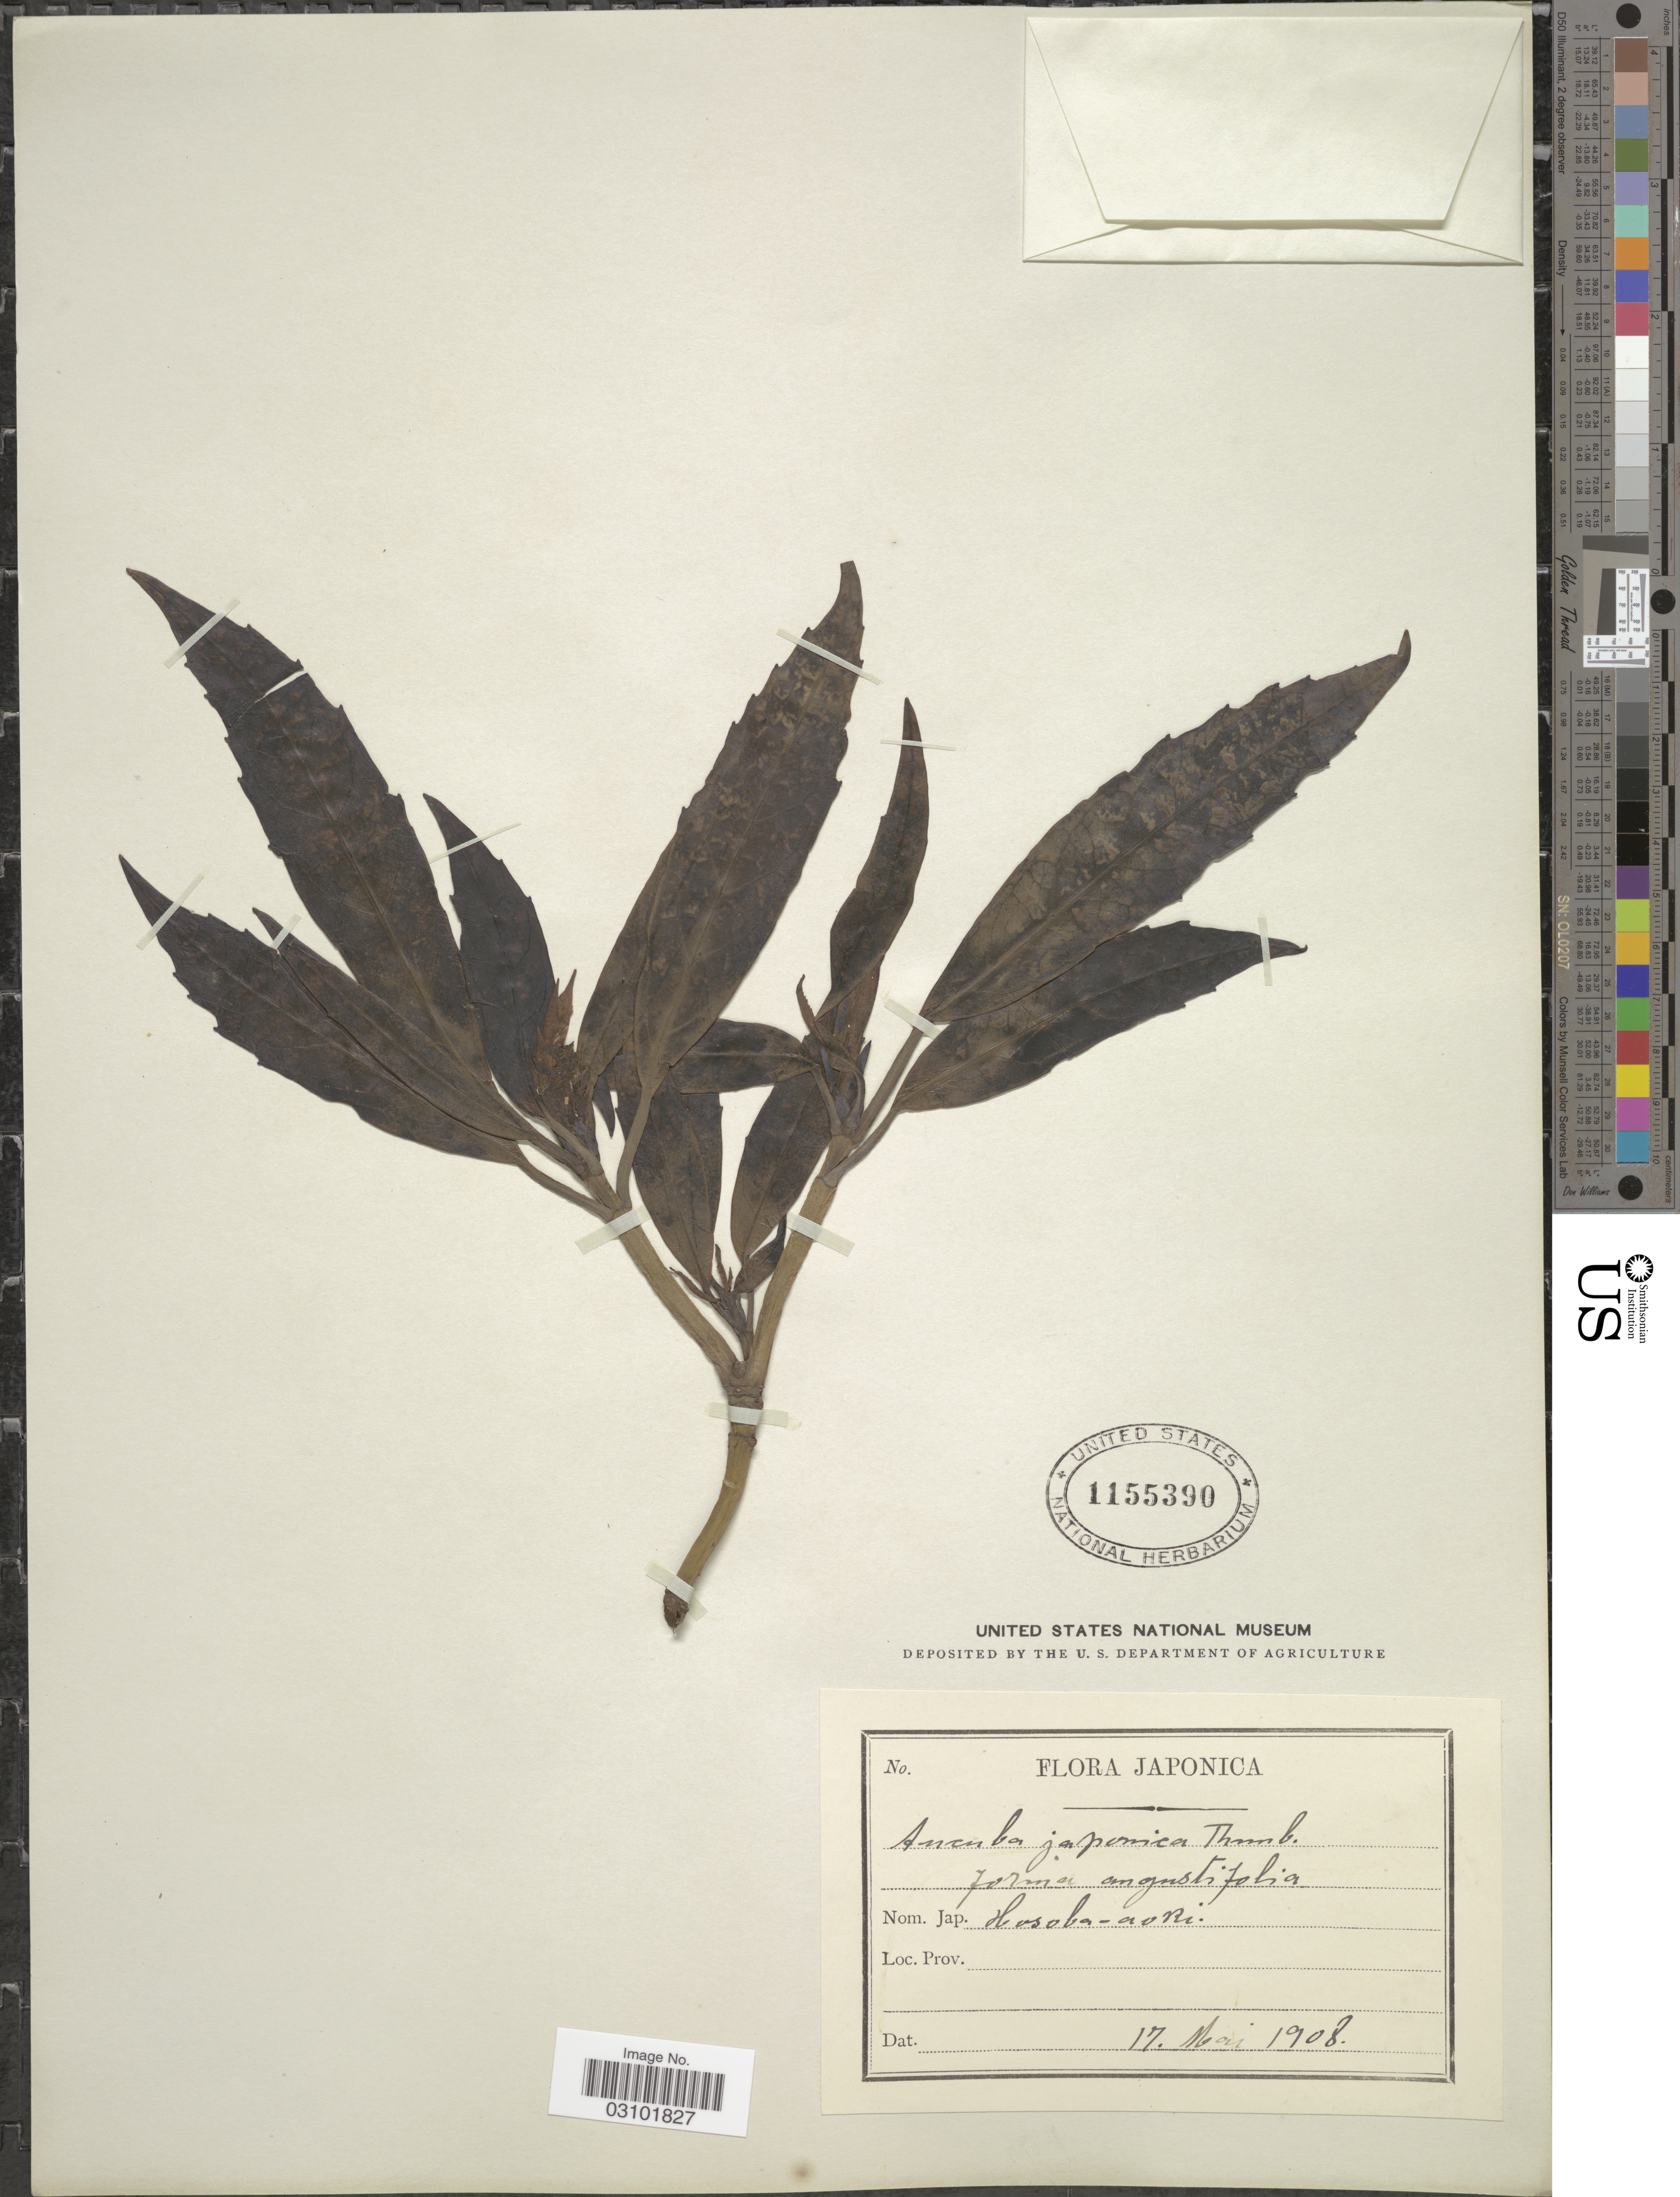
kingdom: Plantae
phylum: Tracheophyta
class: Magnoliopsida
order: Garryales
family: Garryaceae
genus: Aucuba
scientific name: Aucuba japonica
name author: Thunb.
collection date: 1908-05-17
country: Japan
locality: Japonica.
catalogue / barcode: US 1155390